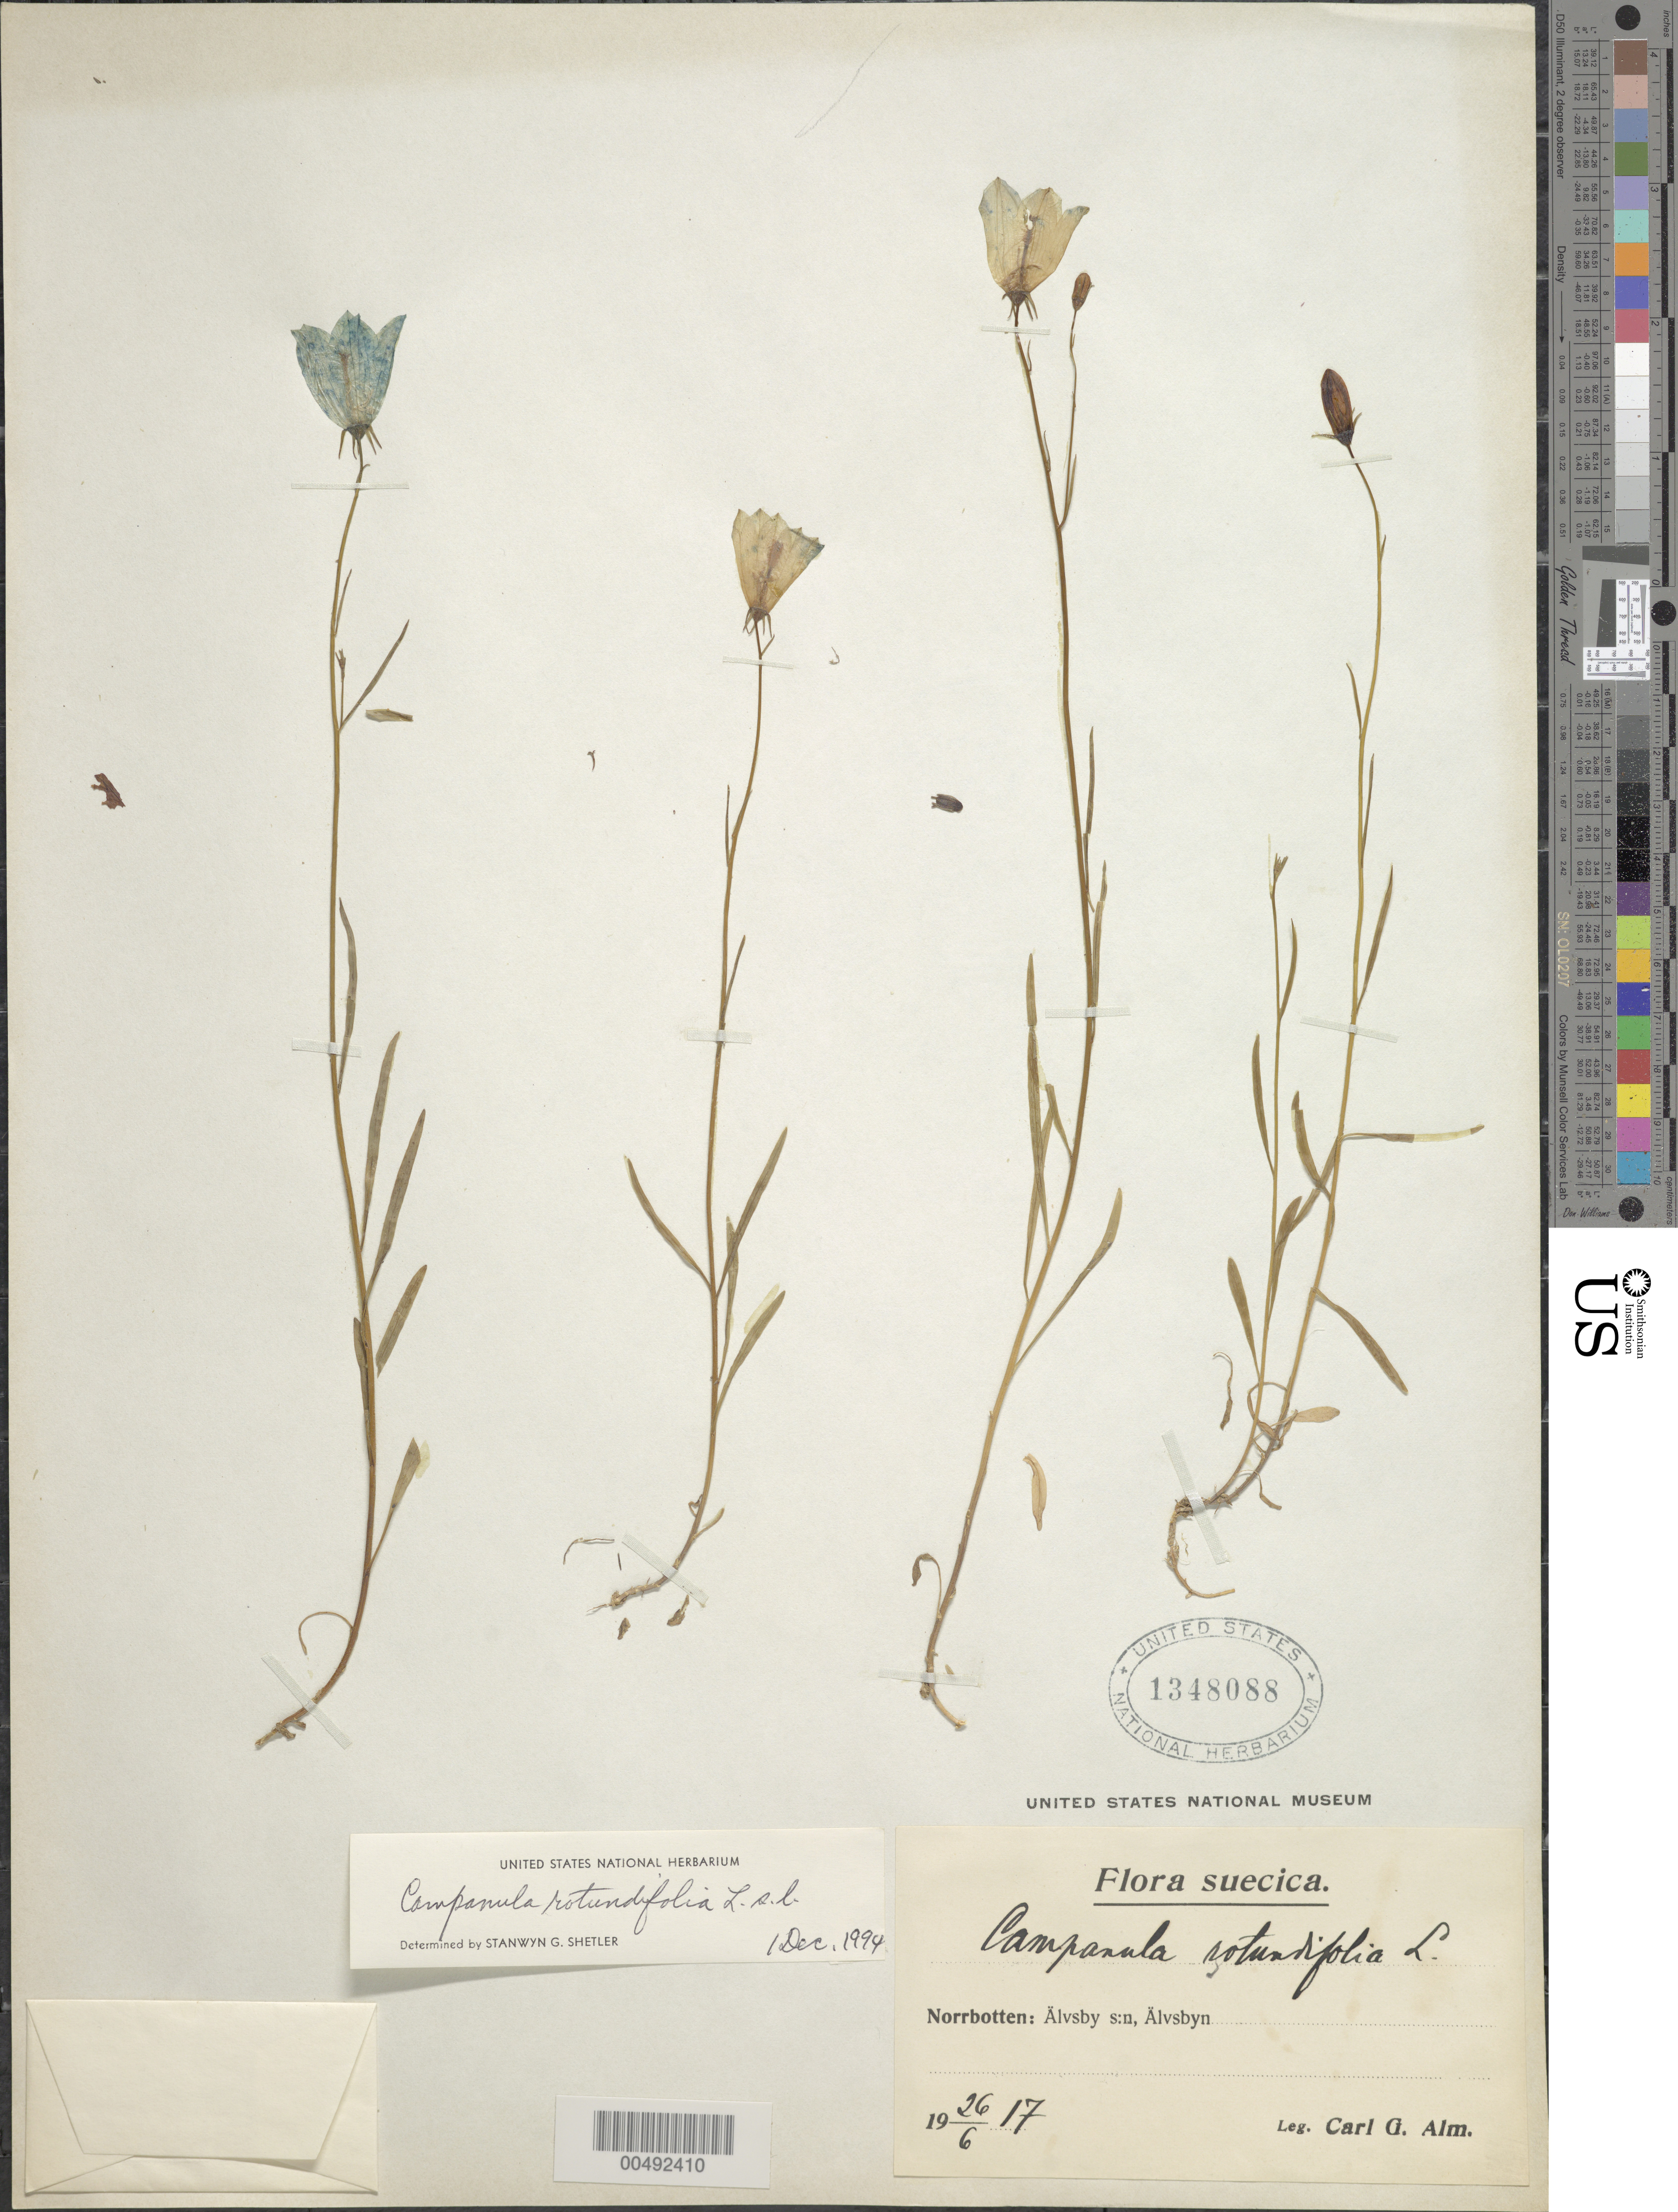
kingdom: Plantae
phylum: Tracheophyta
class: Magnoliopsida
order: Asterales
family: Campanulaceae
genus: Campanula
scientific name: Campanula rotundifolia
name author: L.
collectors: C. Alm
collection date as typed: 26 Jun 1917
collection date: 1917-06-26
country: Sweden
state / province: Norrbotten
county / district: Älvsbyn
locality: Älvsby s:n (Älvsbyns Kommun?), Älvsbyn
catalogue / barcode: US 1348088